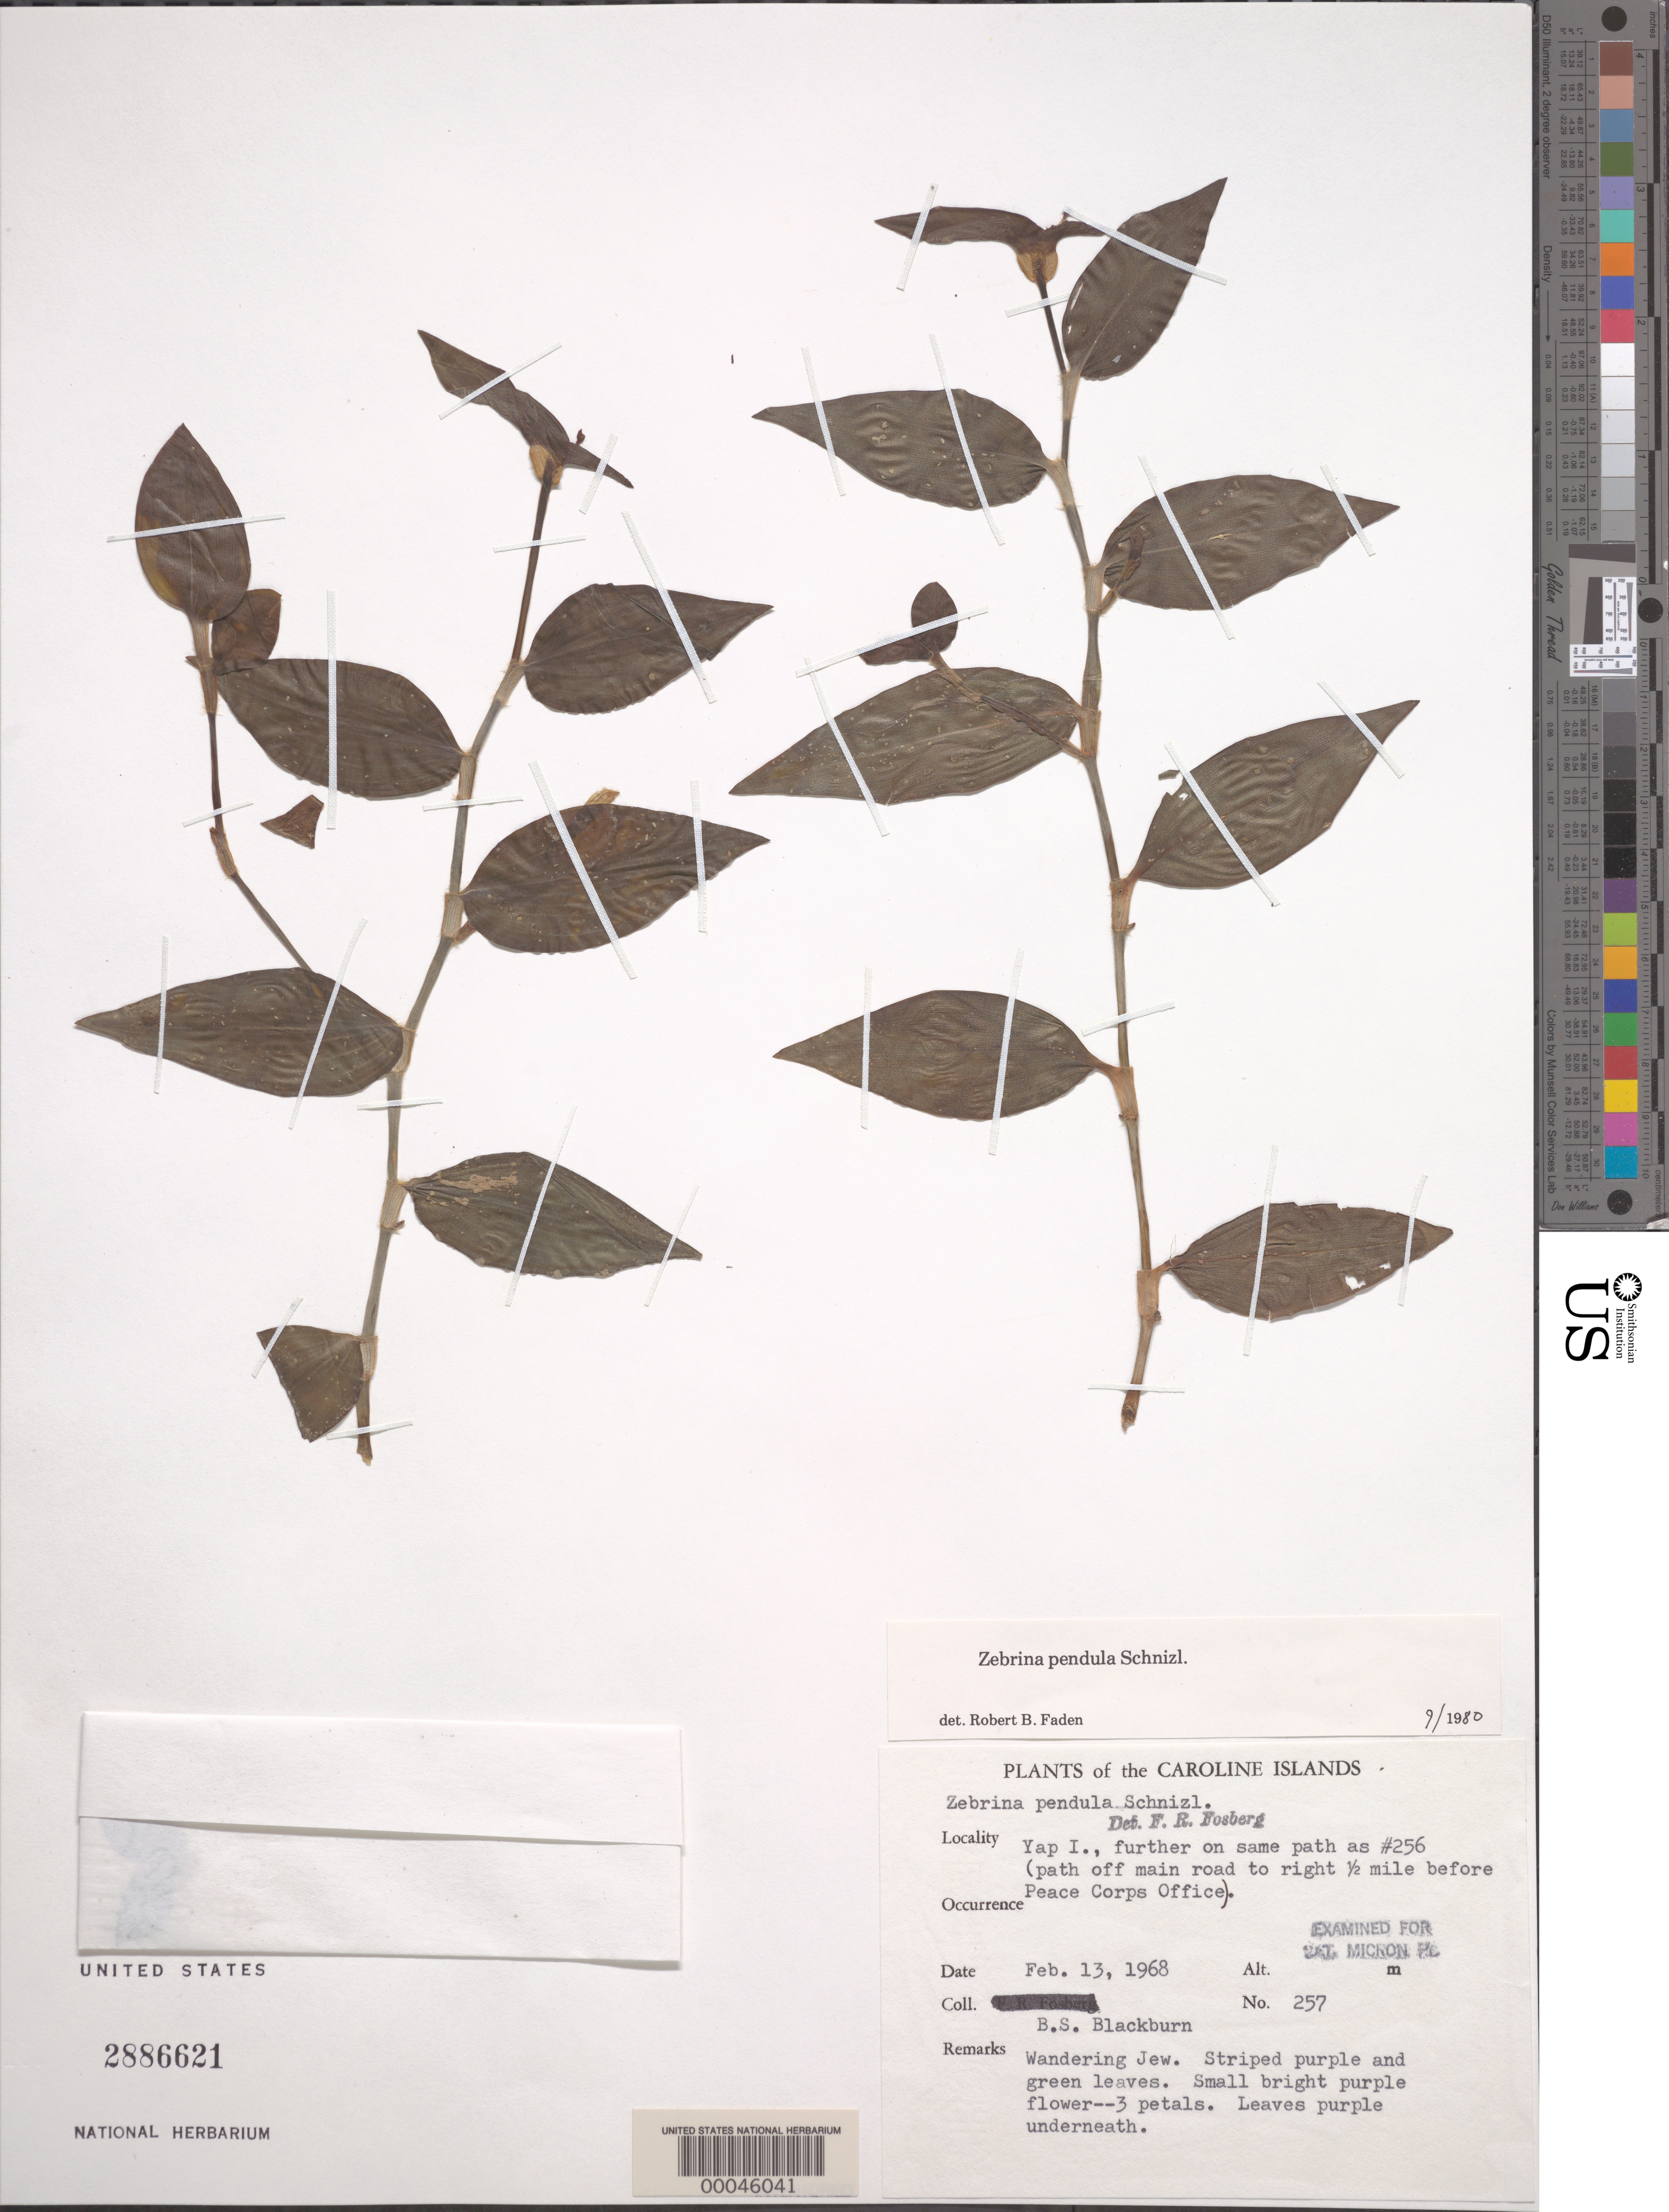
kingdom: Plantae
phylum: Tracheophyta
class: Liliopsida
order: Commelinales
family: Commelinaceae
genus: Tradescantia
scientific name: Tradescantia zebrina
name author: Bosse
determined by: Faden, Robert B., (US), Smithsonian Institution - National Museum of Natural History (UNITED STATES)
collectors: B. S. Blackburn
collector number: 257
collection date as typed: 13 Feb 1968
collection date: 1968-02-13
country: Micronesia, Federated States of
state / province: Yap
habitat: Pathside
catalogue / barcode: US 2886621